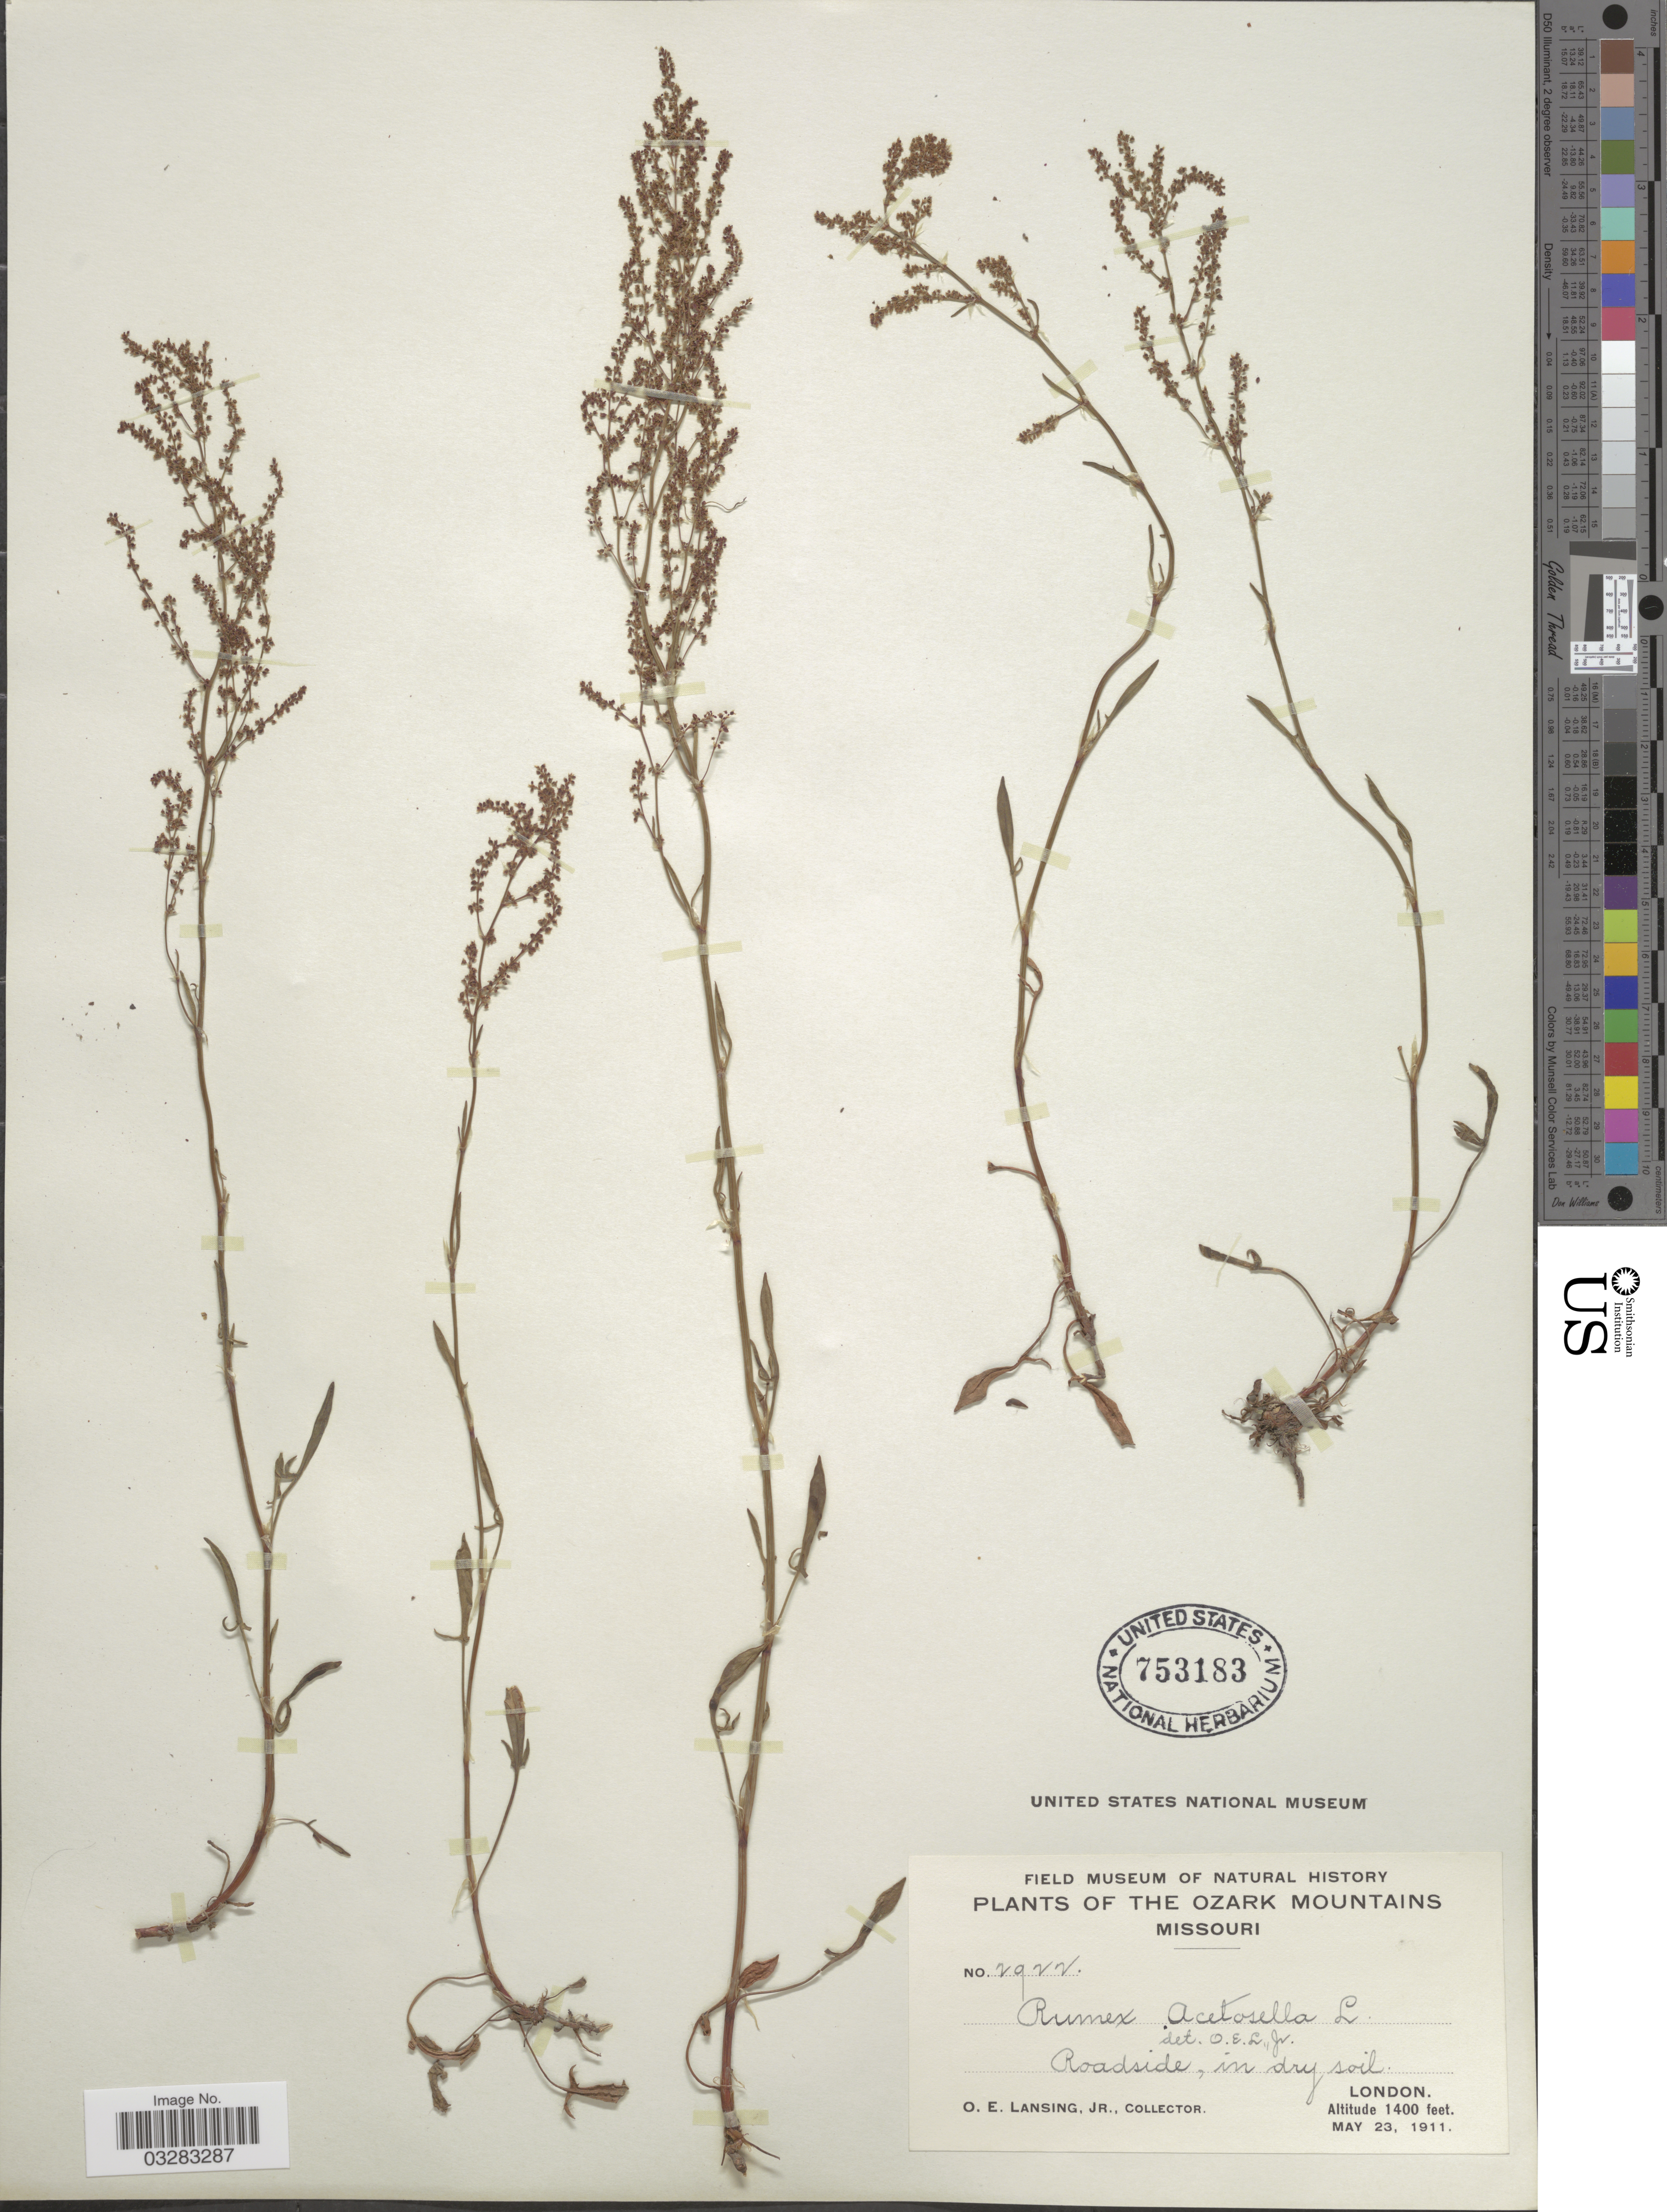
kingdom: Plantae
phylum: Tracheophyta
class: Magnoliopsida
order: Caryophyllales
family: Polygonaceae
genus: Rumex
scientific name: Rumex acetosella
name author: L.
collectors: O. Lansing Jr.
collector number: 2922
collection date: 1911-05-23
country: United States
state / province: Missouri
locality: The Ozark Mountains. Roadside, in dry soil. London.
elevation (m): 427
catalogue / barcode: US 753183